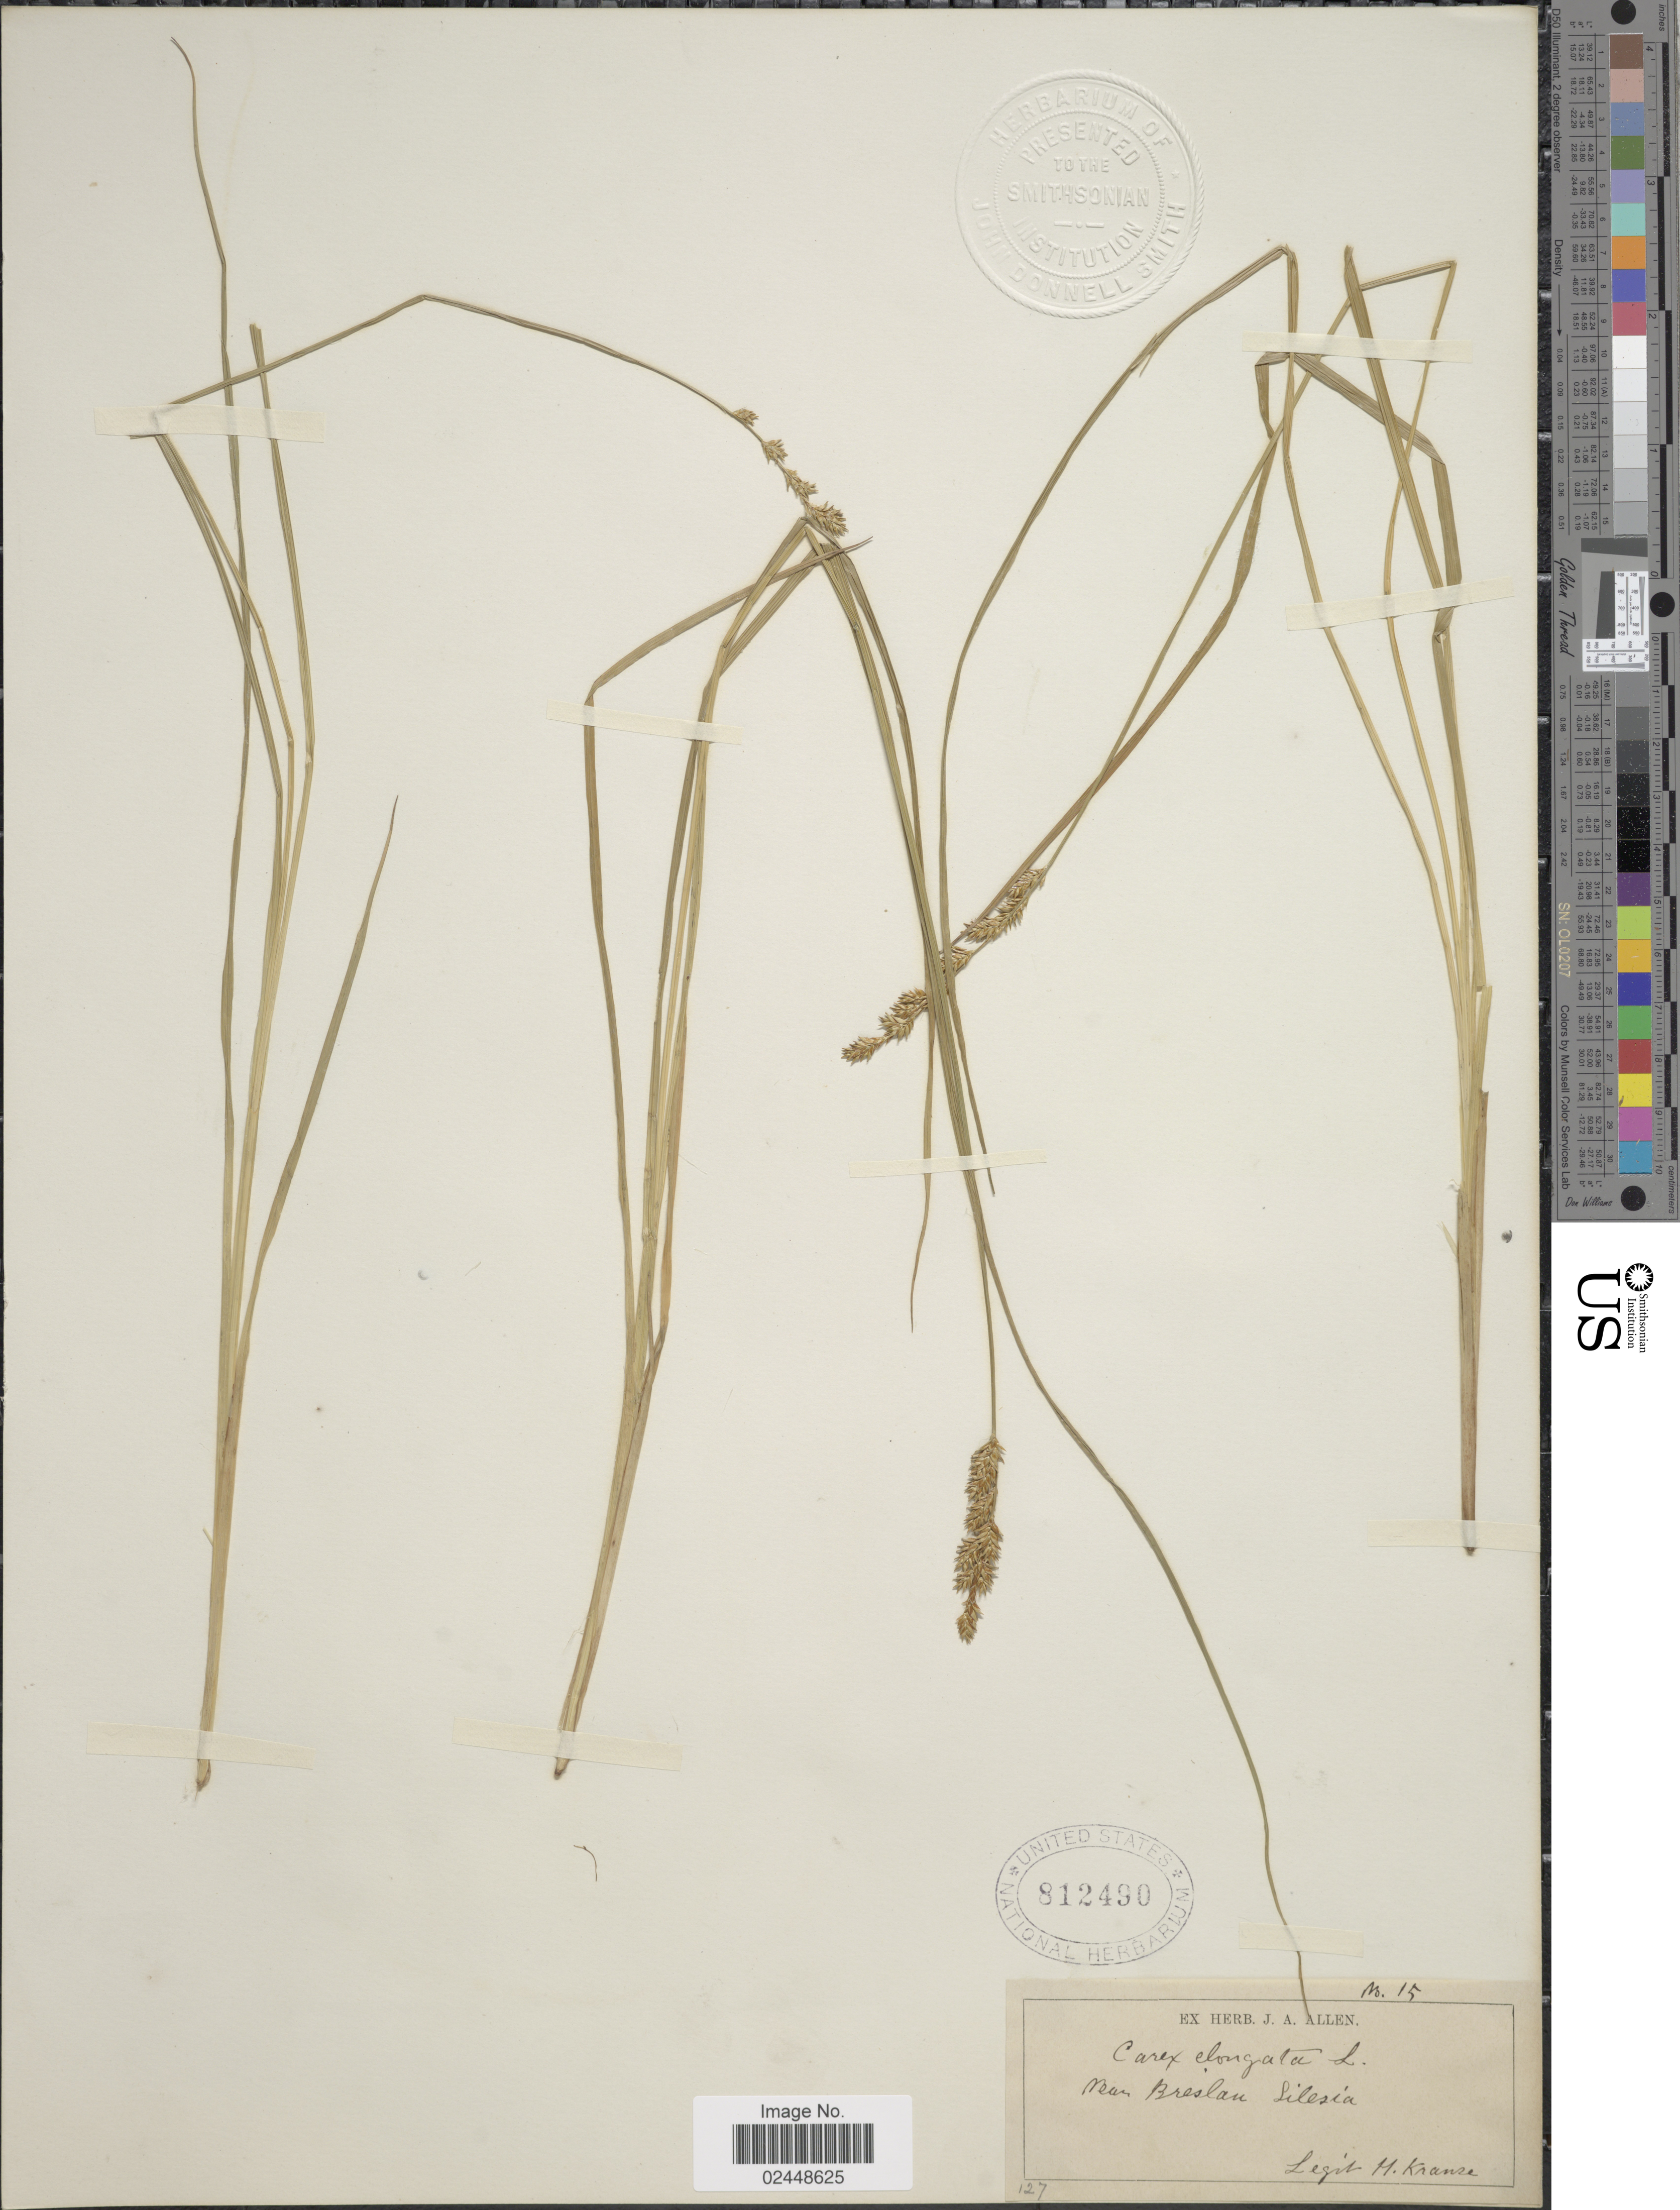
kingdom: Plantae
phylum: Tracheophyta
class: Liliopsida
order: Poales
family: Cyperaceae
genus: Carex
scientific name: Carex elongata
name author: L.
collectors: H. Krause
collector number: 15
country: Poland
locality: Near Breslau, Silesia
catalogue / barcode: US 812490